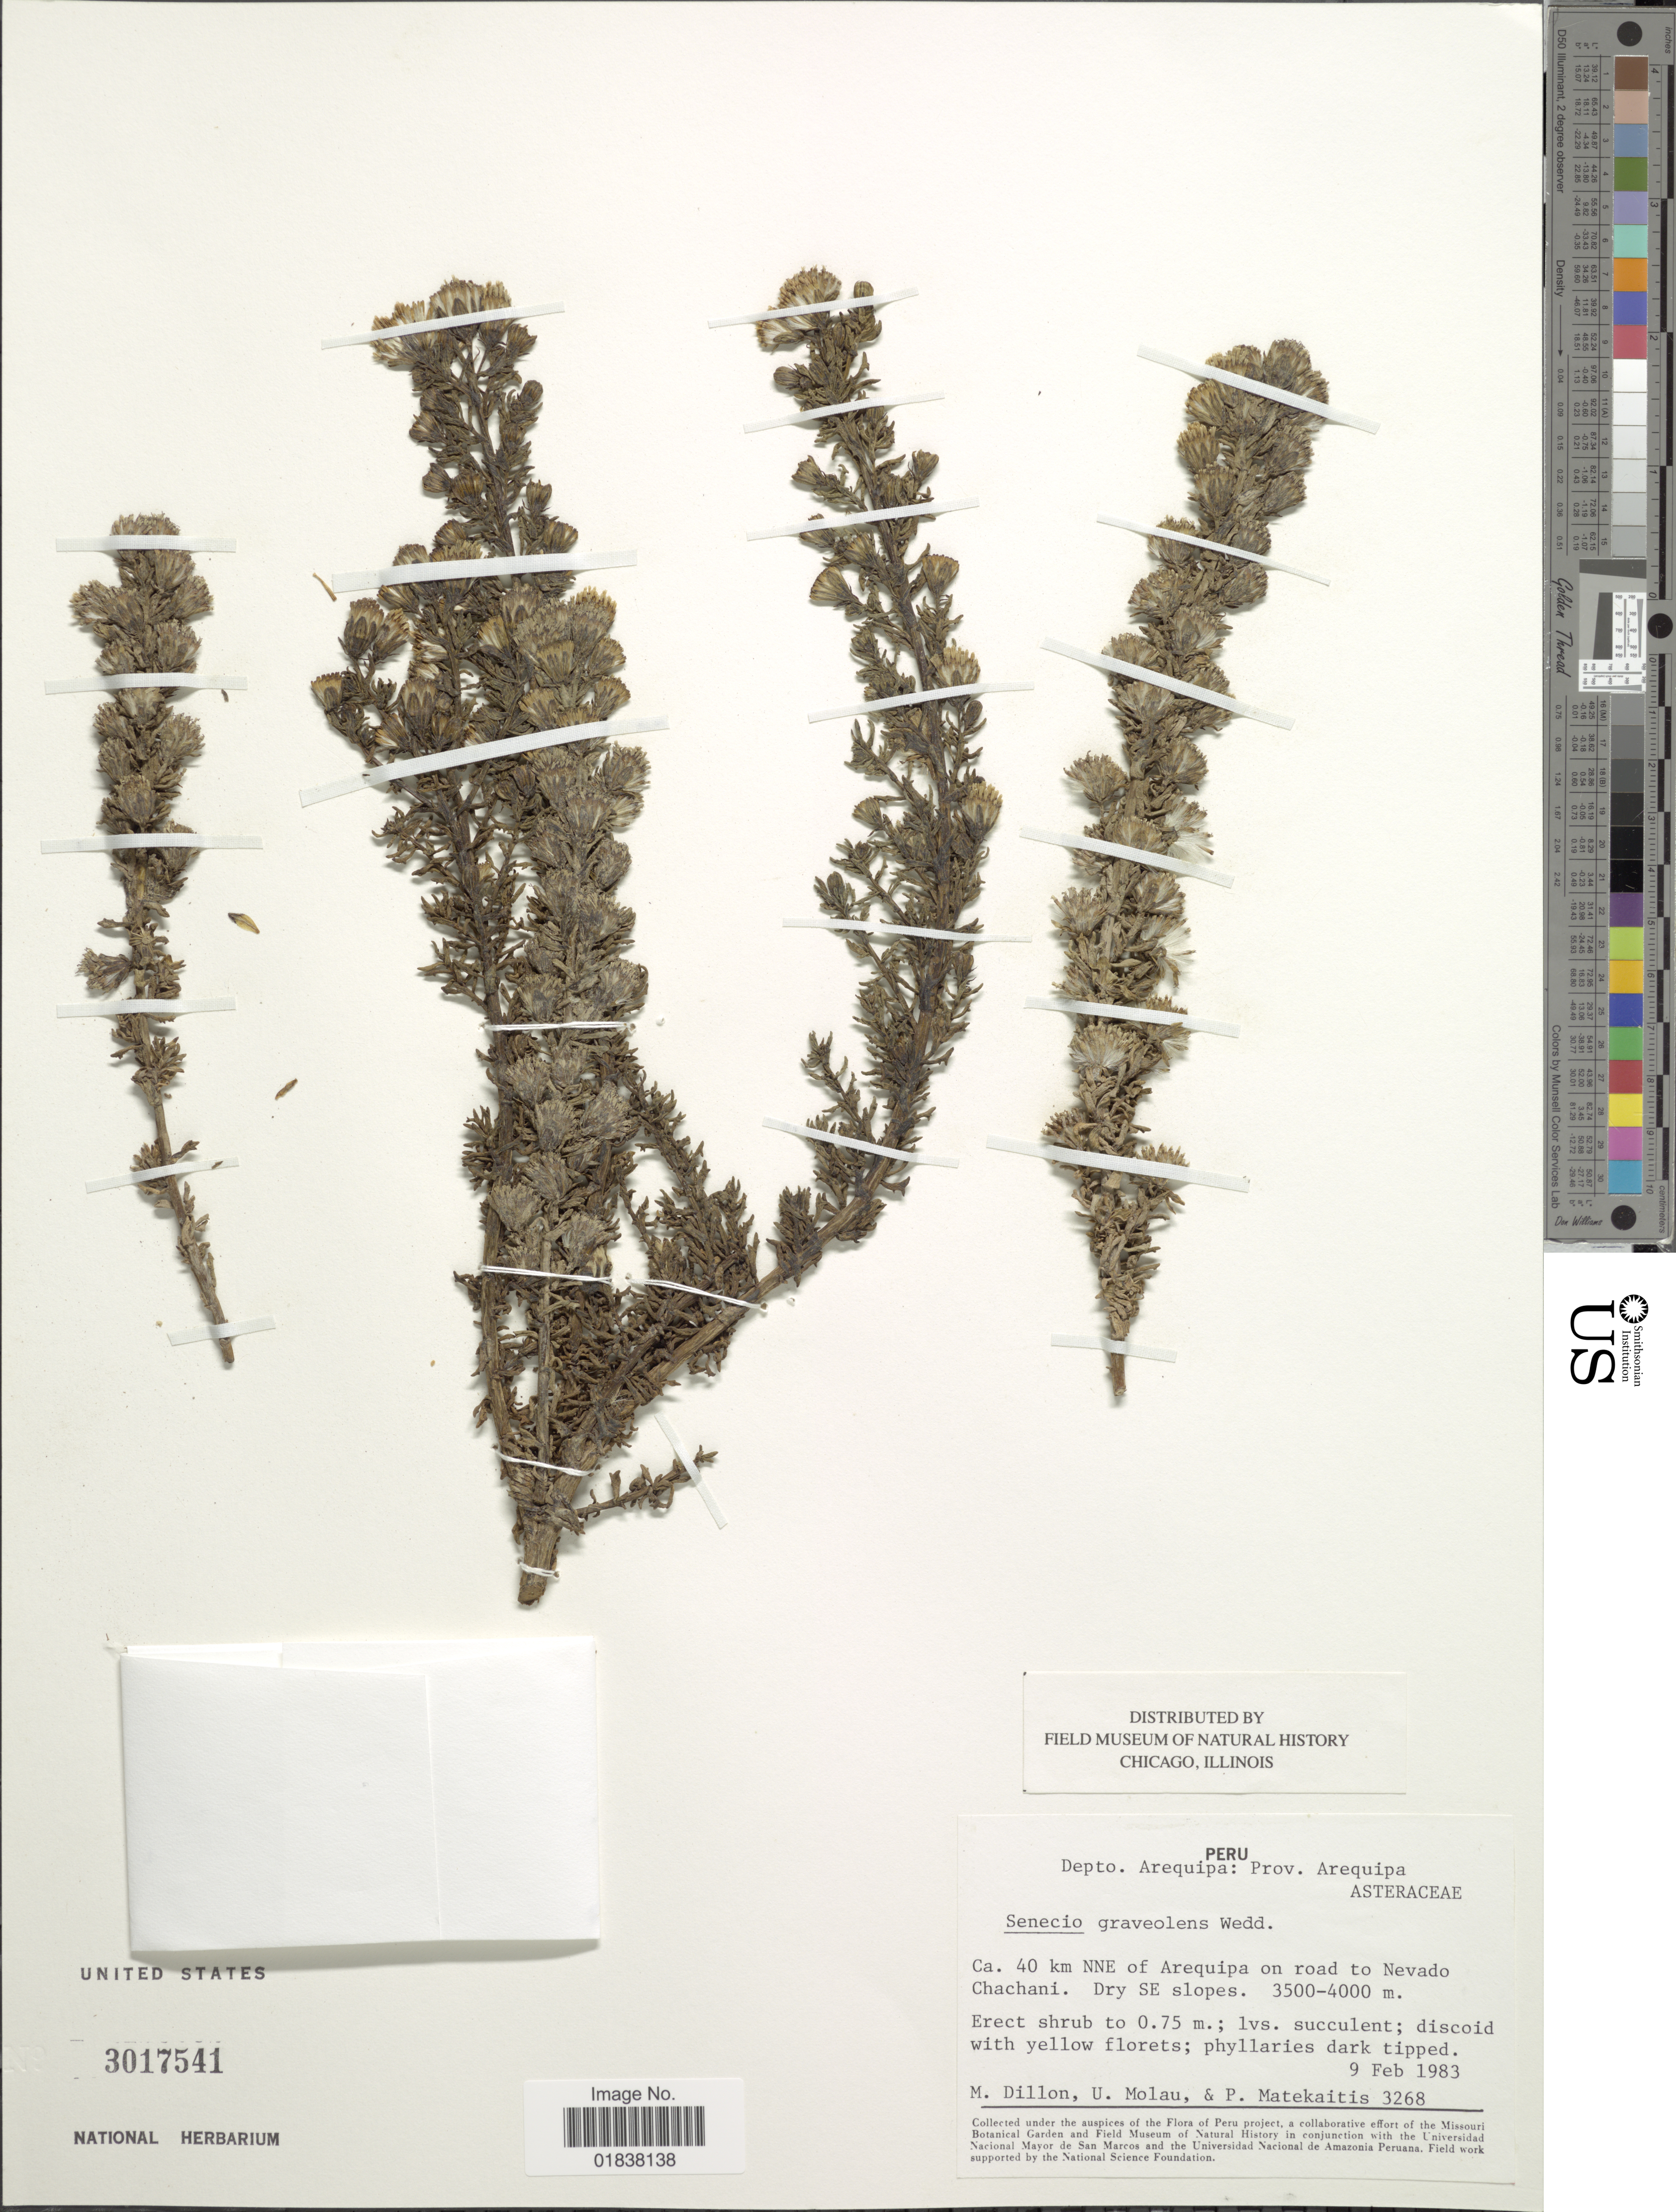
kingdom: Plantae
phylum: Tracheophyta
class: Magnoliopsida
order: Asterales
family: Asteraceae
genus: Senecio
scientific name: Senecio nutans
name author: Sch. Bip.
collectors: M. O. Dillon, U. Molau & P. Matekaitis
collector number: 3268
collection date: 1983-02-09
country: Peru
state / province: Arequipa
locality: Prov. Arequipa, ca 40 km NNE of Arequipa on road to Nevado Chachani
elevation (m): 3500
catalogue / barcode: US 3017541